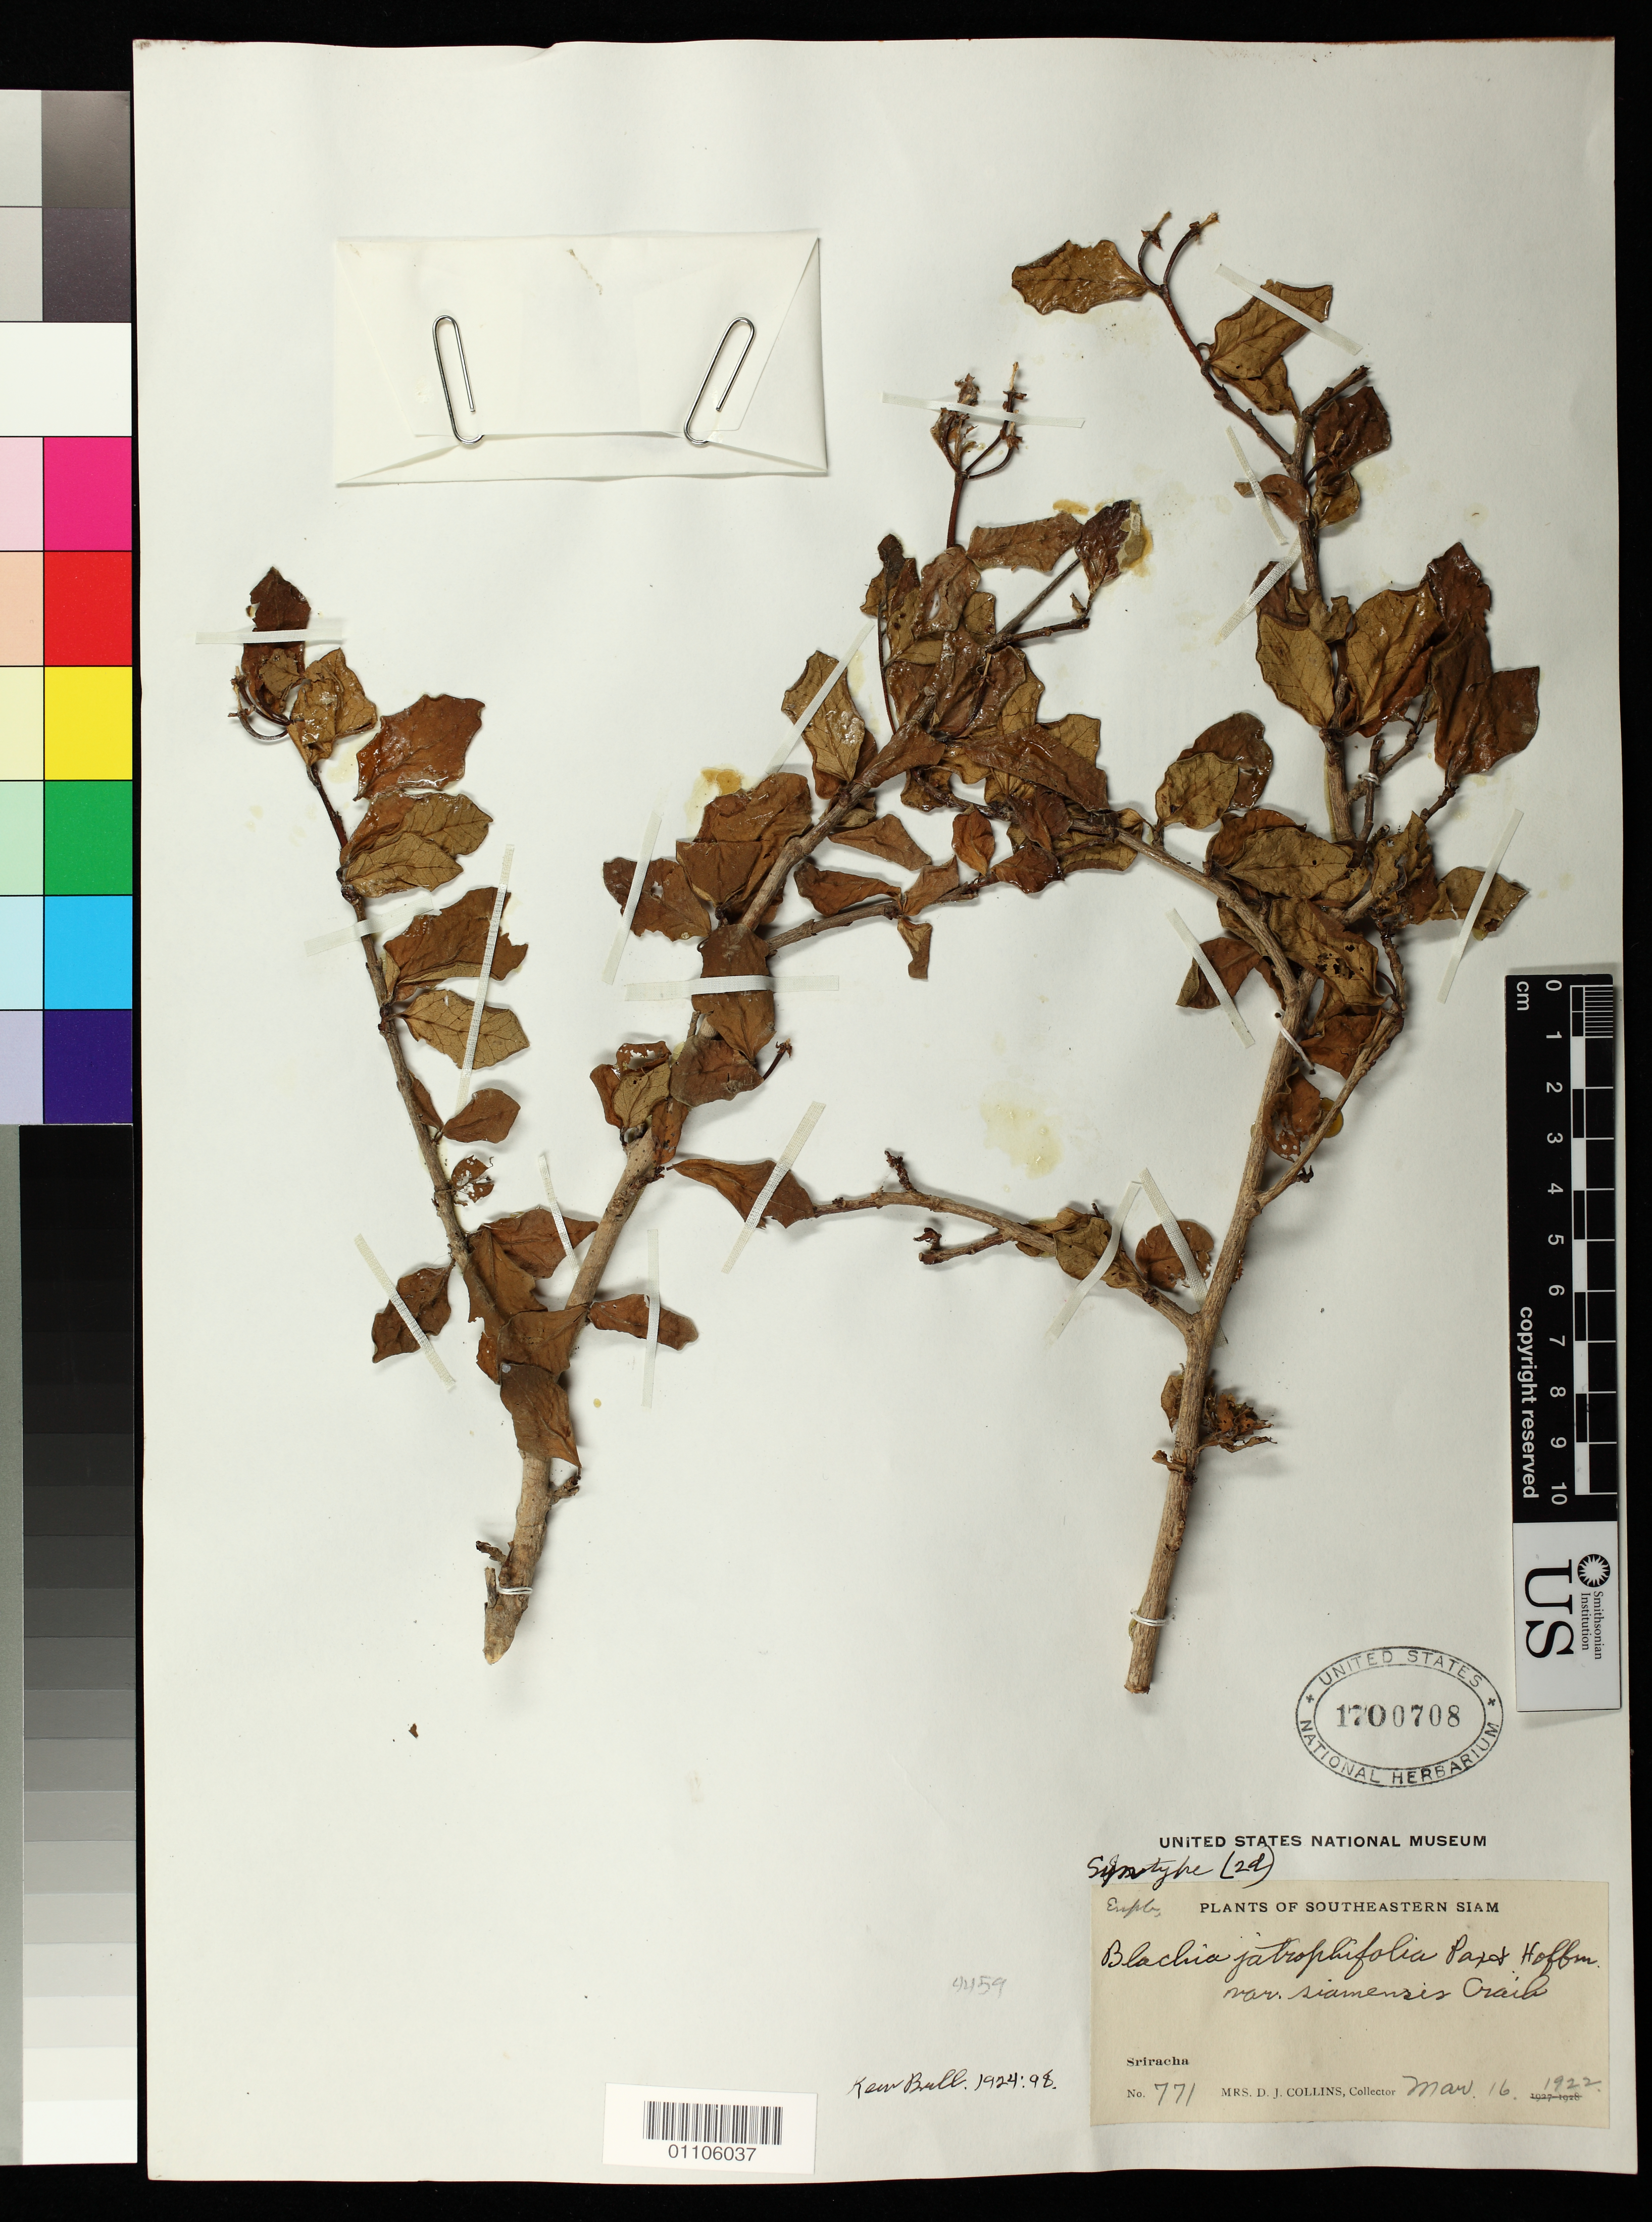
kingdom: Plantae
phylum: Tracheophyta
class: Magnoliopsida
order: Malpighiales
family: Euphorbiaceae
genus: Blachia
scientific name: Blachia jatrophifolia var. siamensis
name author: Craib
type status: Syntype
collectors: Mrs. D. J. Collins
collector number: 771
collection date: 1922-03-16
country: Thailand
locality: Southeastern Siam, Sriracha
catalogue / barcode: US 1700708